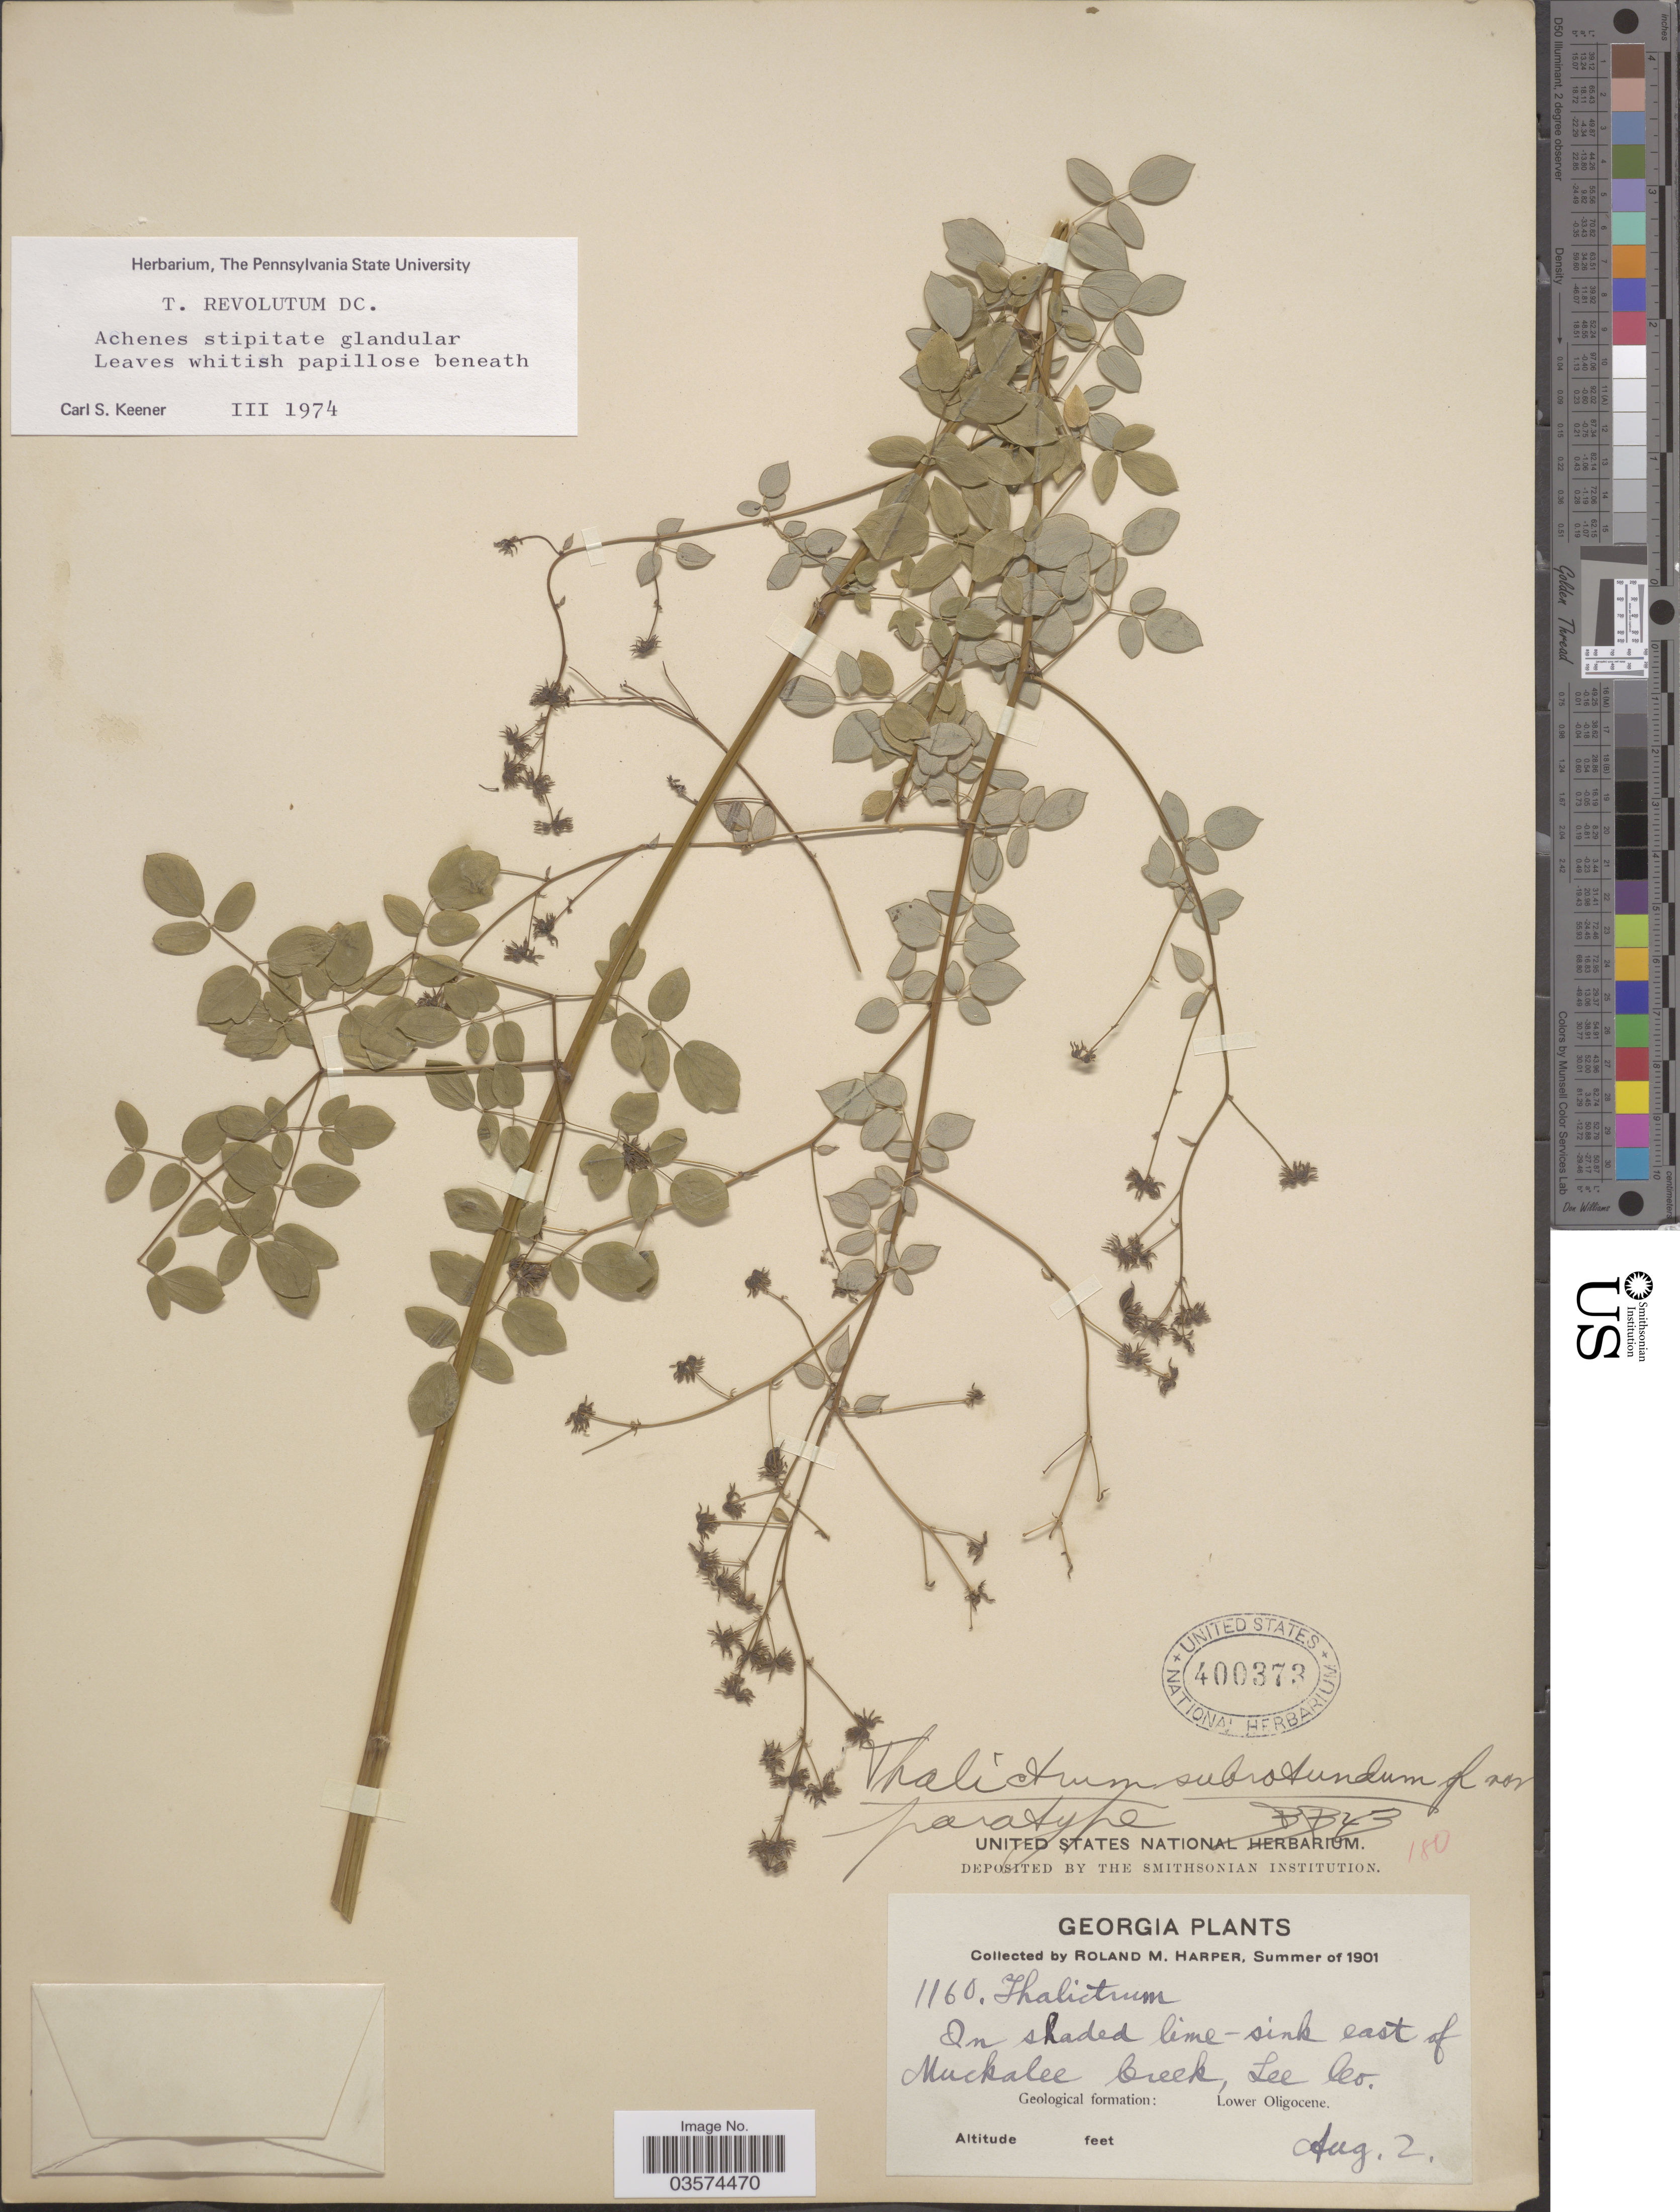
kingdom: Plantae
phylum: Tracheophyta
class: Magnoliopsida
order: Ranunculales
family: Ranunculaceae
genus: Thalictrum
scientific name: Thalictrum amphibolum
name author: Greene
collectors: R. M. Harper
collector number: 1160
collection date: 1901-08-02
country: United States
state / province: Georgia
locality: In shaded lime-sink east of Muckalee Creek, Lee Co.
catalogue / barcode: US 400373